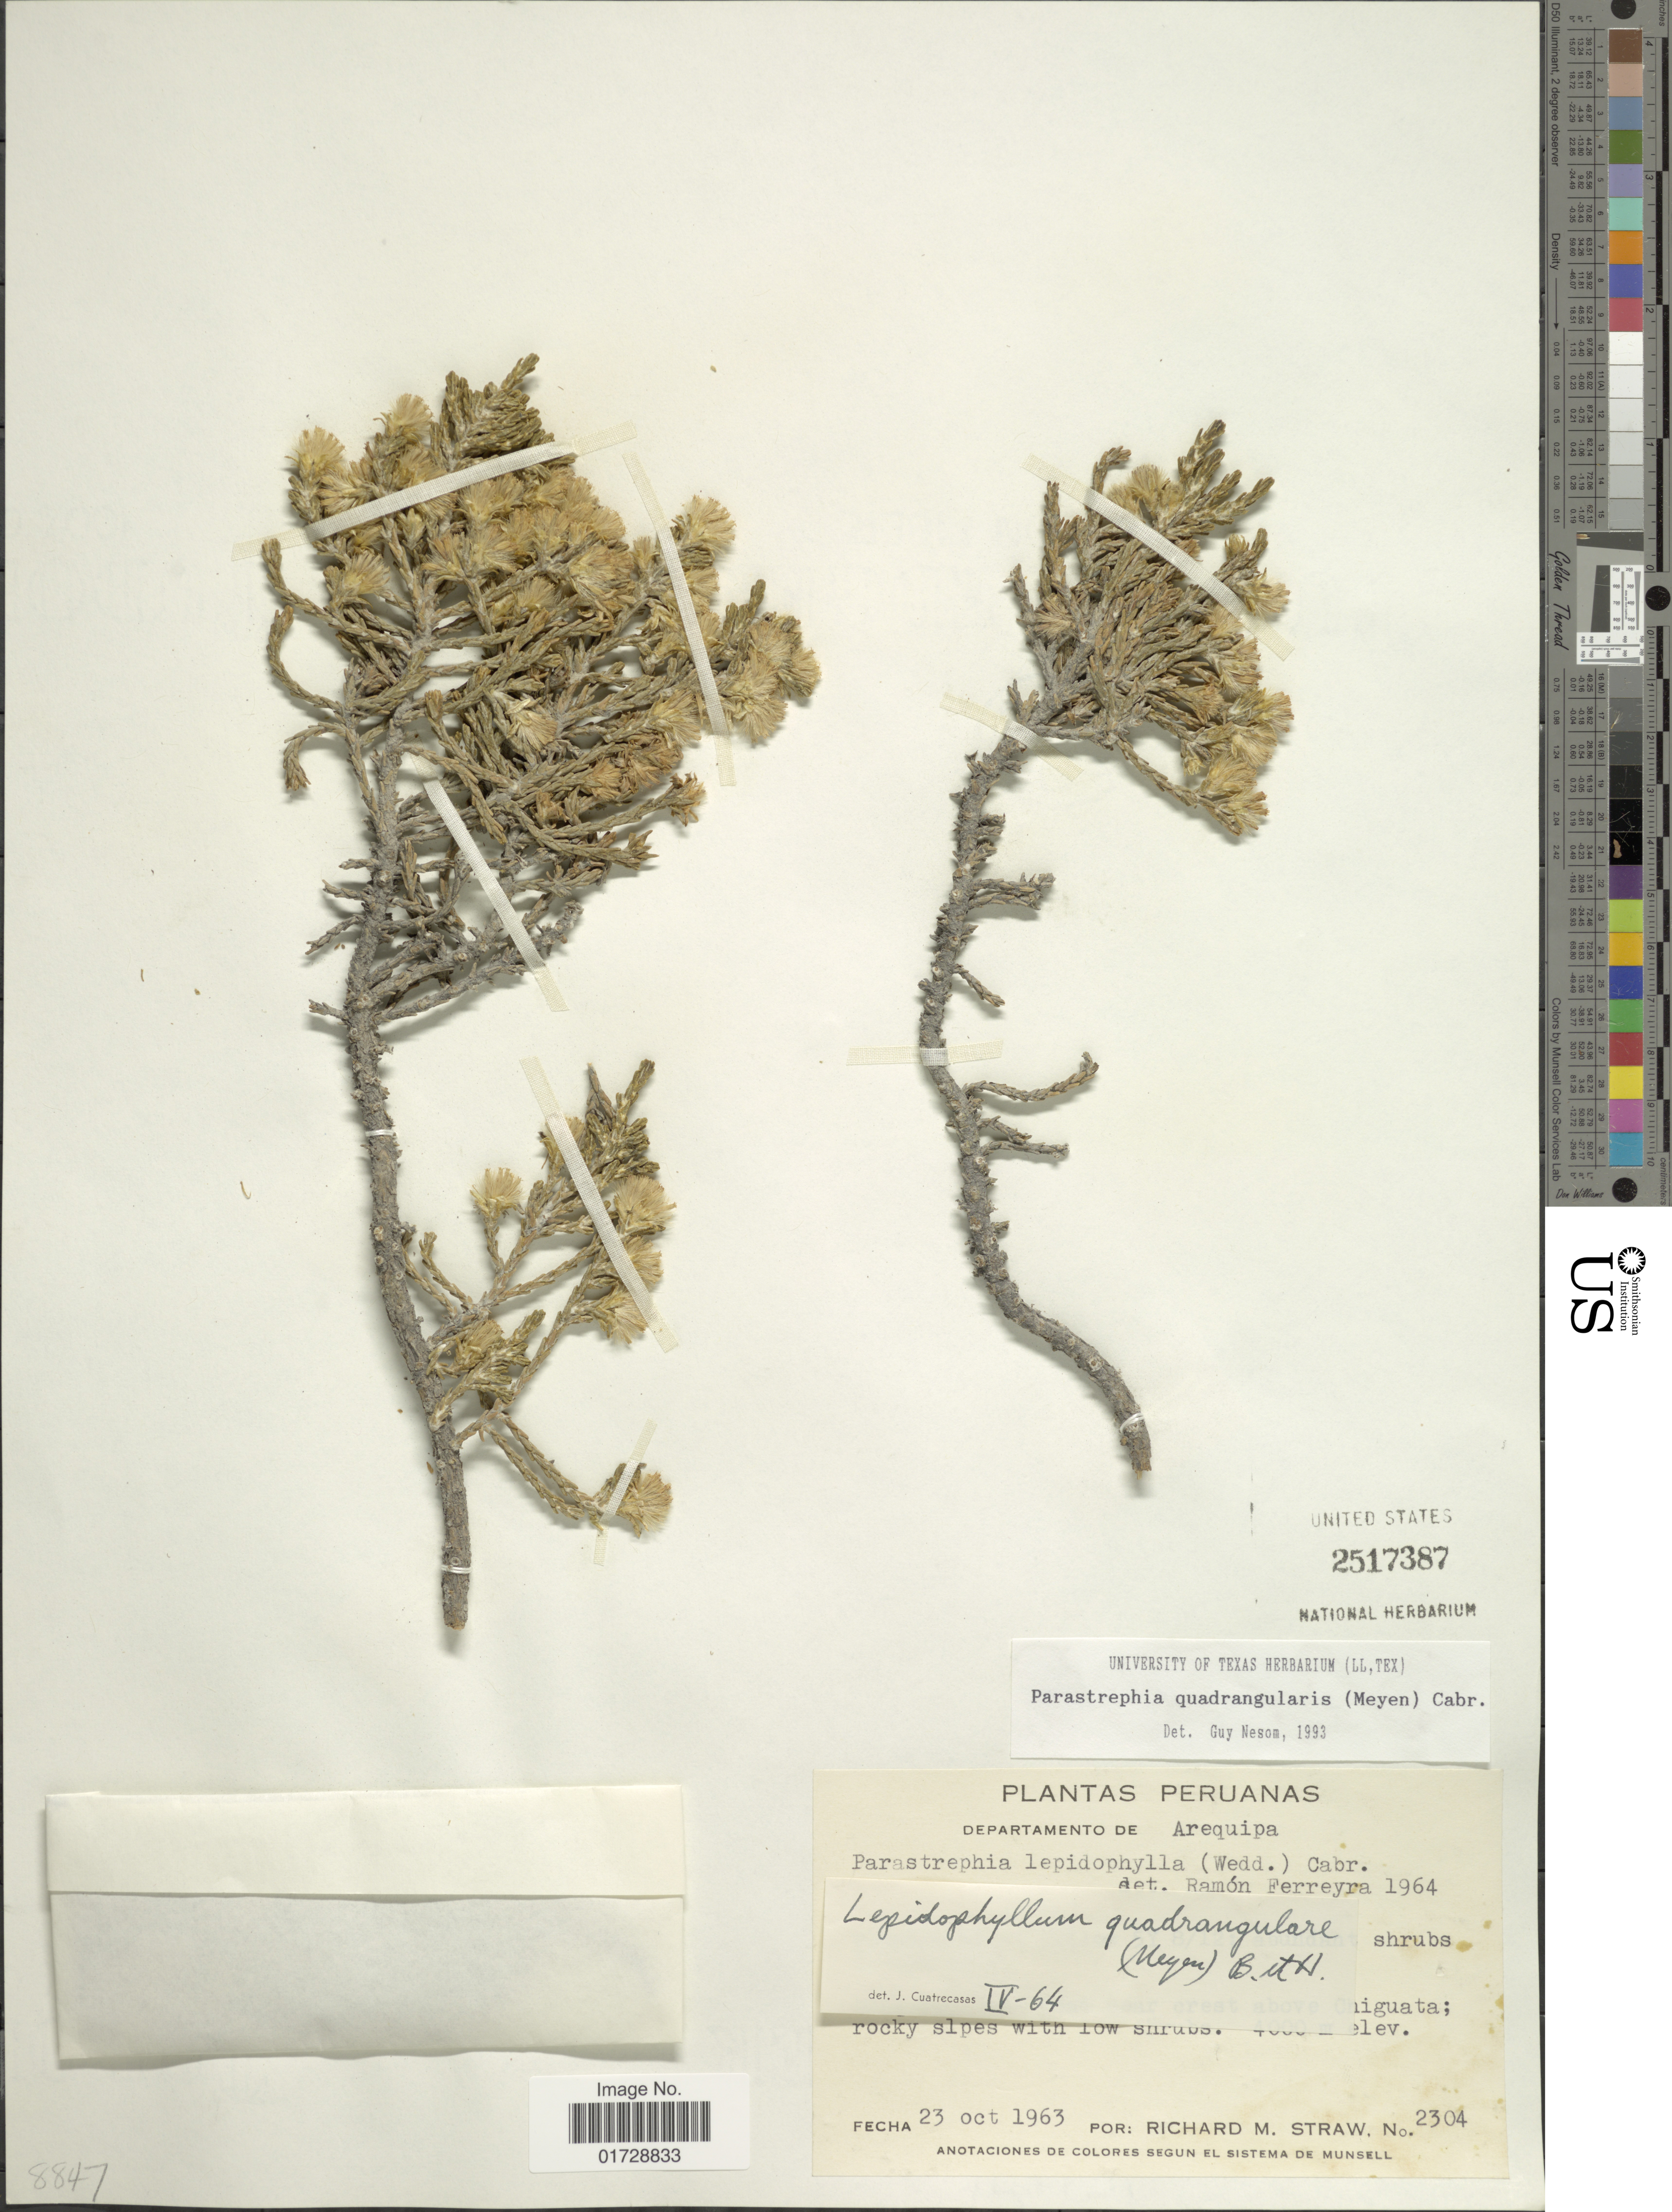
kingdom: Plantae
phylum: Tracheophyta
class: Magnoliopsida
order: Asterales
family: Asteraceae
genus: Parastrephia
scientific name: Parastrephia quadrangularis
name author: (Meyen) Cabrera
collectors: R. M. Straw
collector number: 2304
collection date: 1963-10-23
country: Peru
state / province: Arequipa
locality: [illegible text] iguata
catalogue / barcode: US 2517387